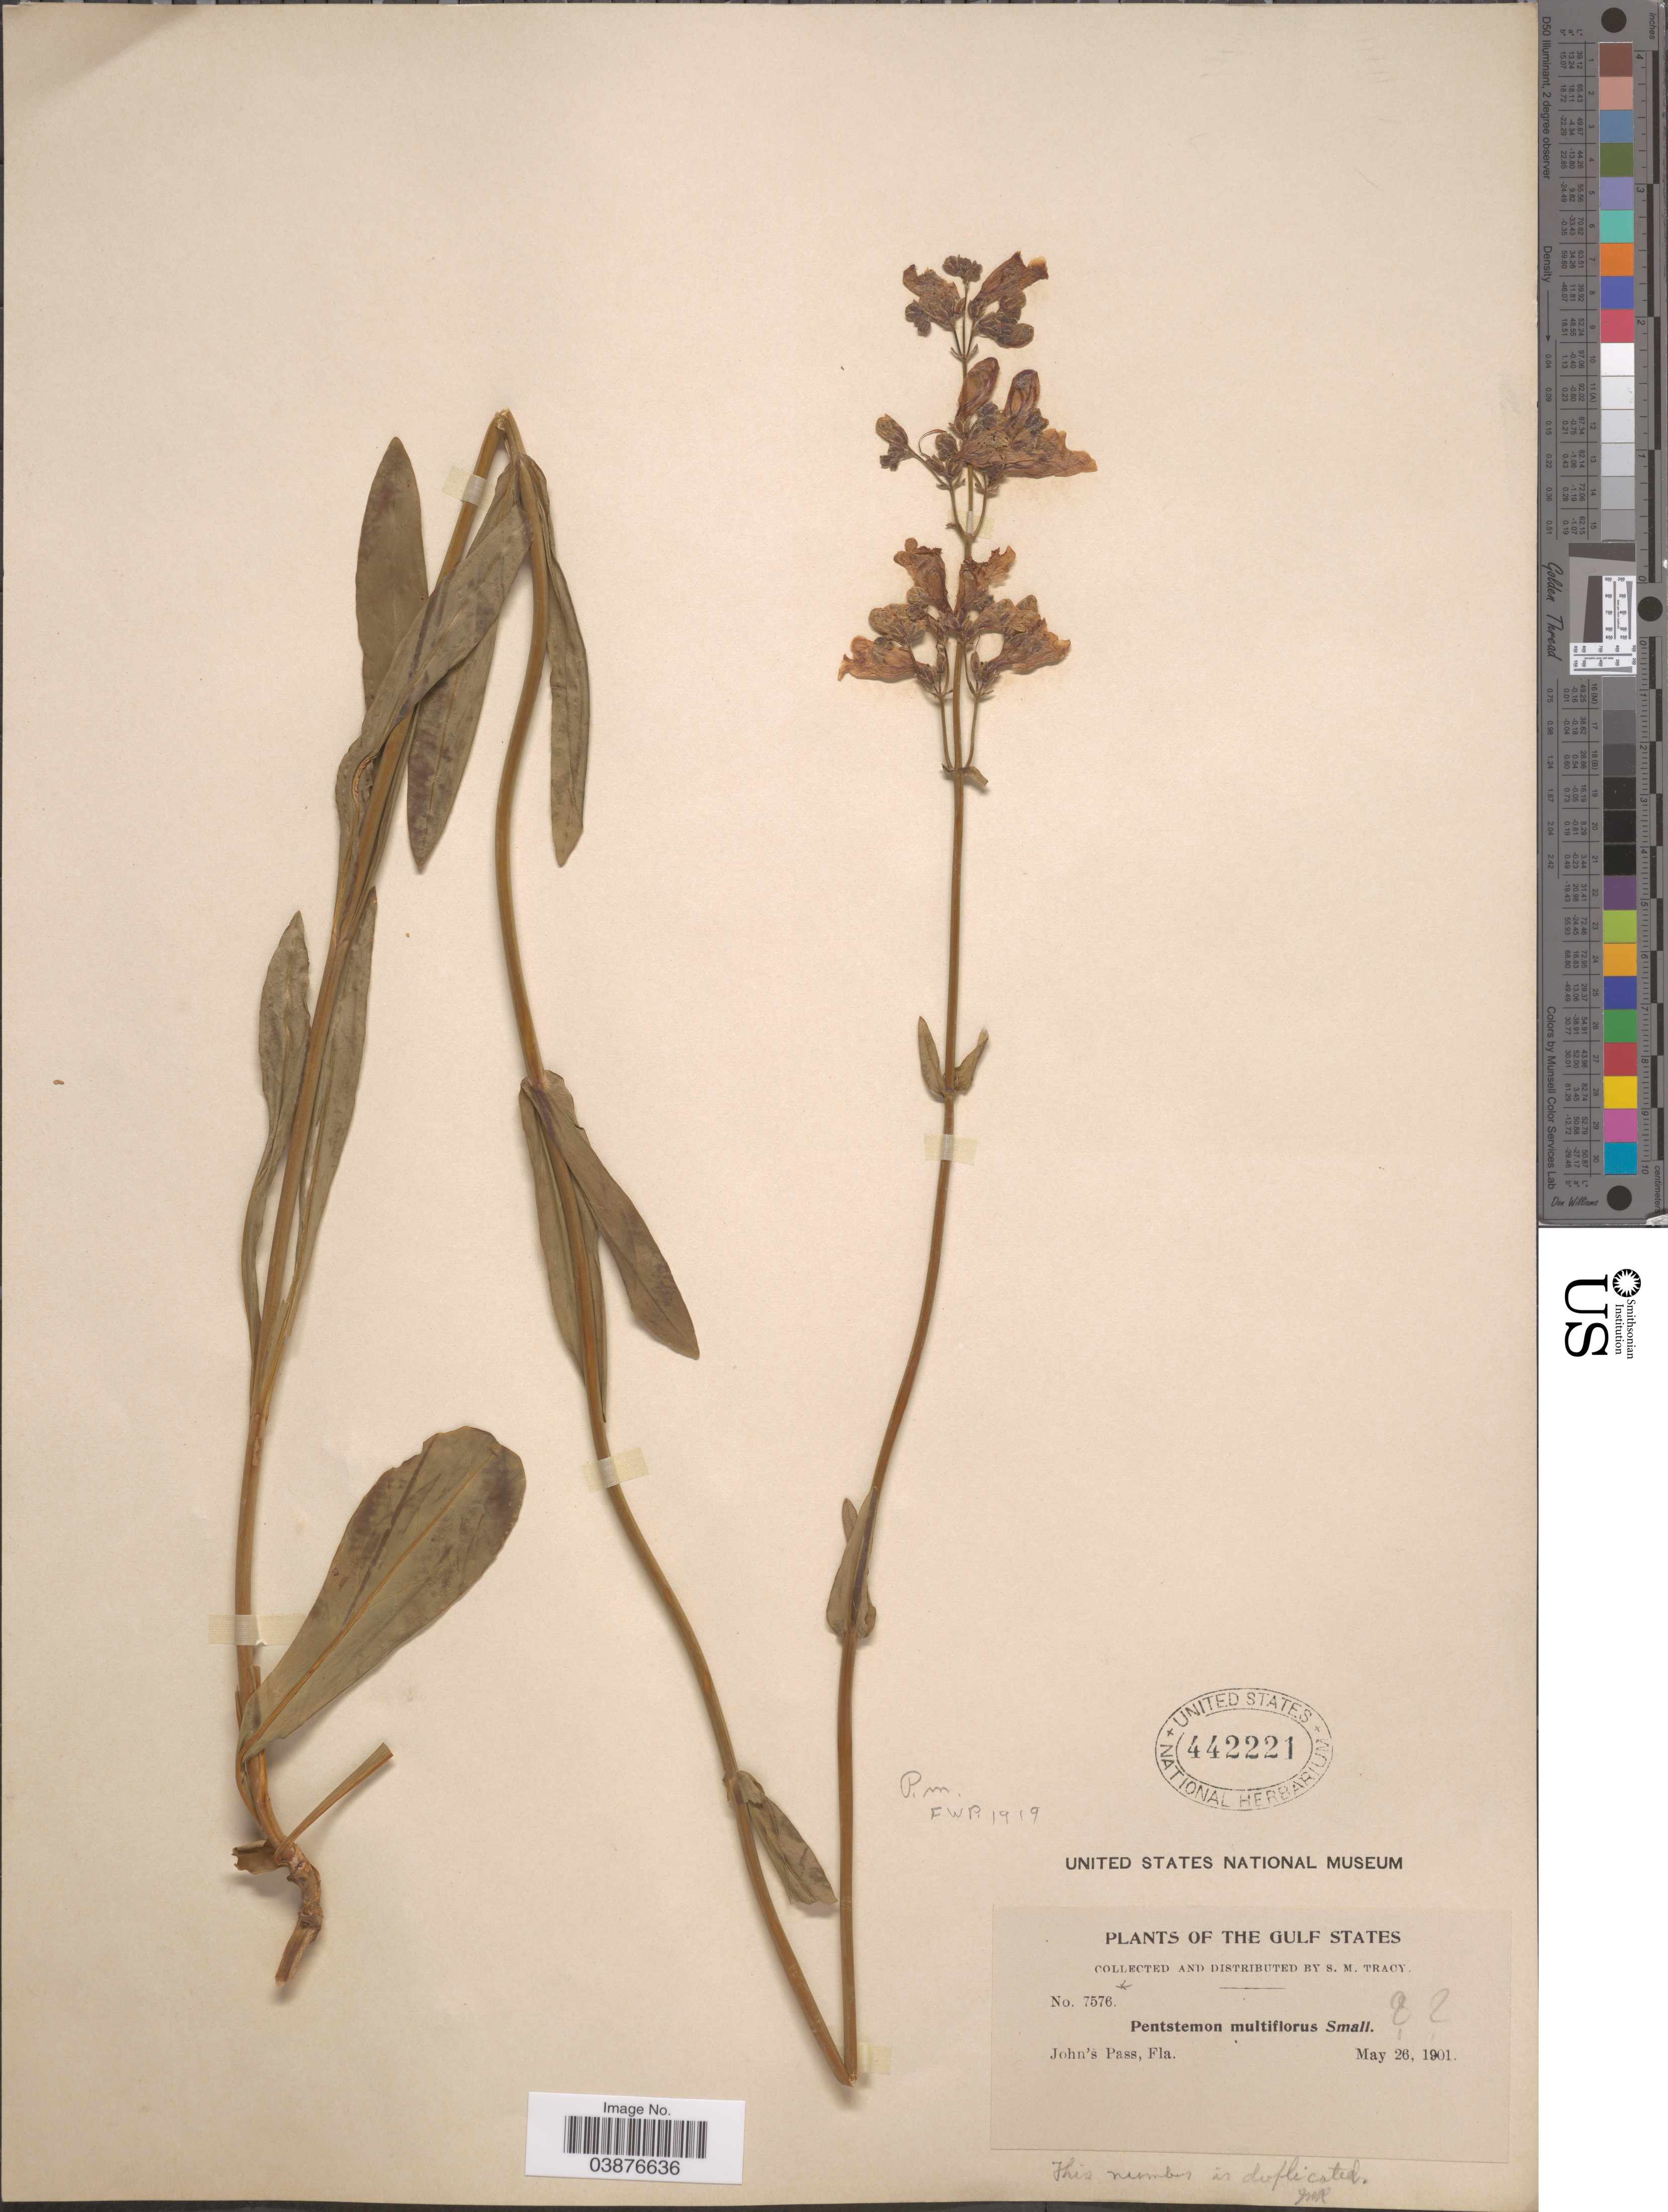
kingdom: Plantae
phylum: Tracheophyta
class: Magnoliopsida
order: Lamiales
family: Plantaginaceae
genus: Penstemon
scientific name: Penstemon multiflorus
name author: (Benth.) Chapm. ex Small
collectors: S. M. Tracy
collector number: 7576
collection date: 1901-05-26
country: United States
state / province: Florida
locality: The Gulf States. John's Pass.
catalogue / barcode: US 442221